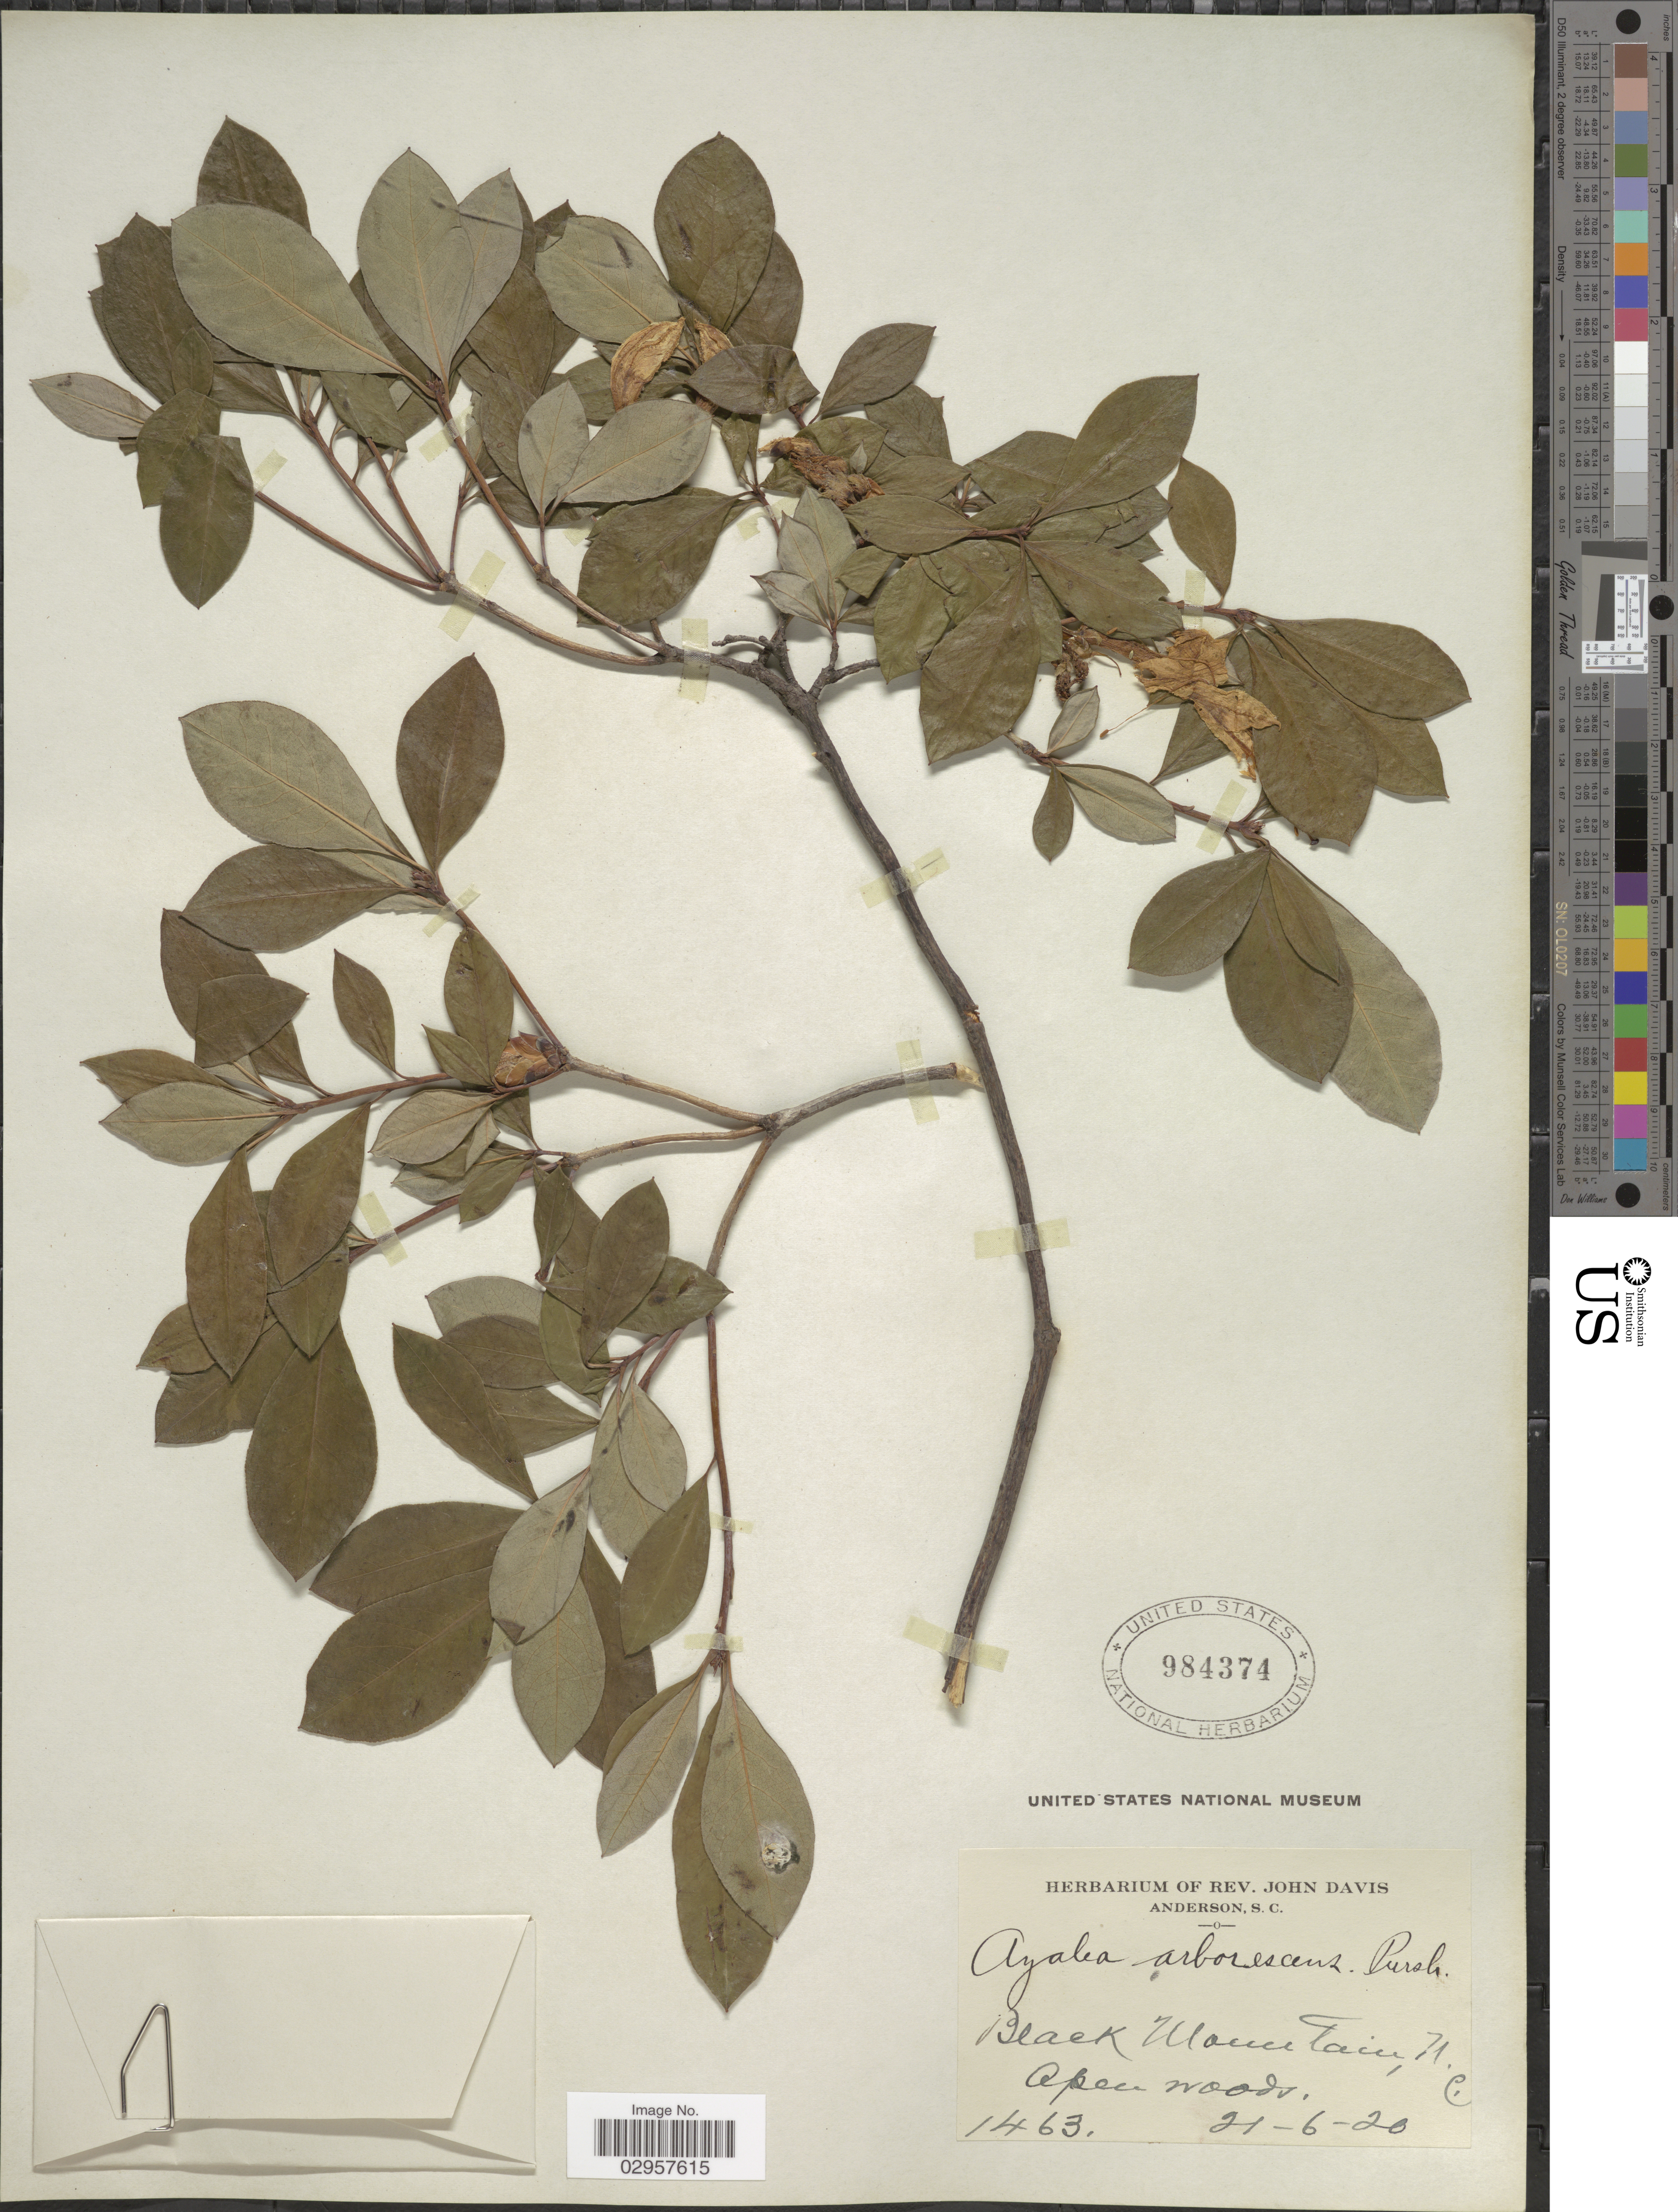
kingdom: Plantae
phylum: Tracheophyta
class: Magnoliopsida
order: Ericales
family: Ericaceae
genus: Rhododendron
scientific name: Rhododendron arborescens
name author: (Pursh) Torr.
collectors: J. Davis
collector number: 1463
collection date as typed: Transcribed d/m/y: 21/6/20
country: United States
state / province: North Carolina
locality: Black Mountain.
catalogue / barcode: US 984374